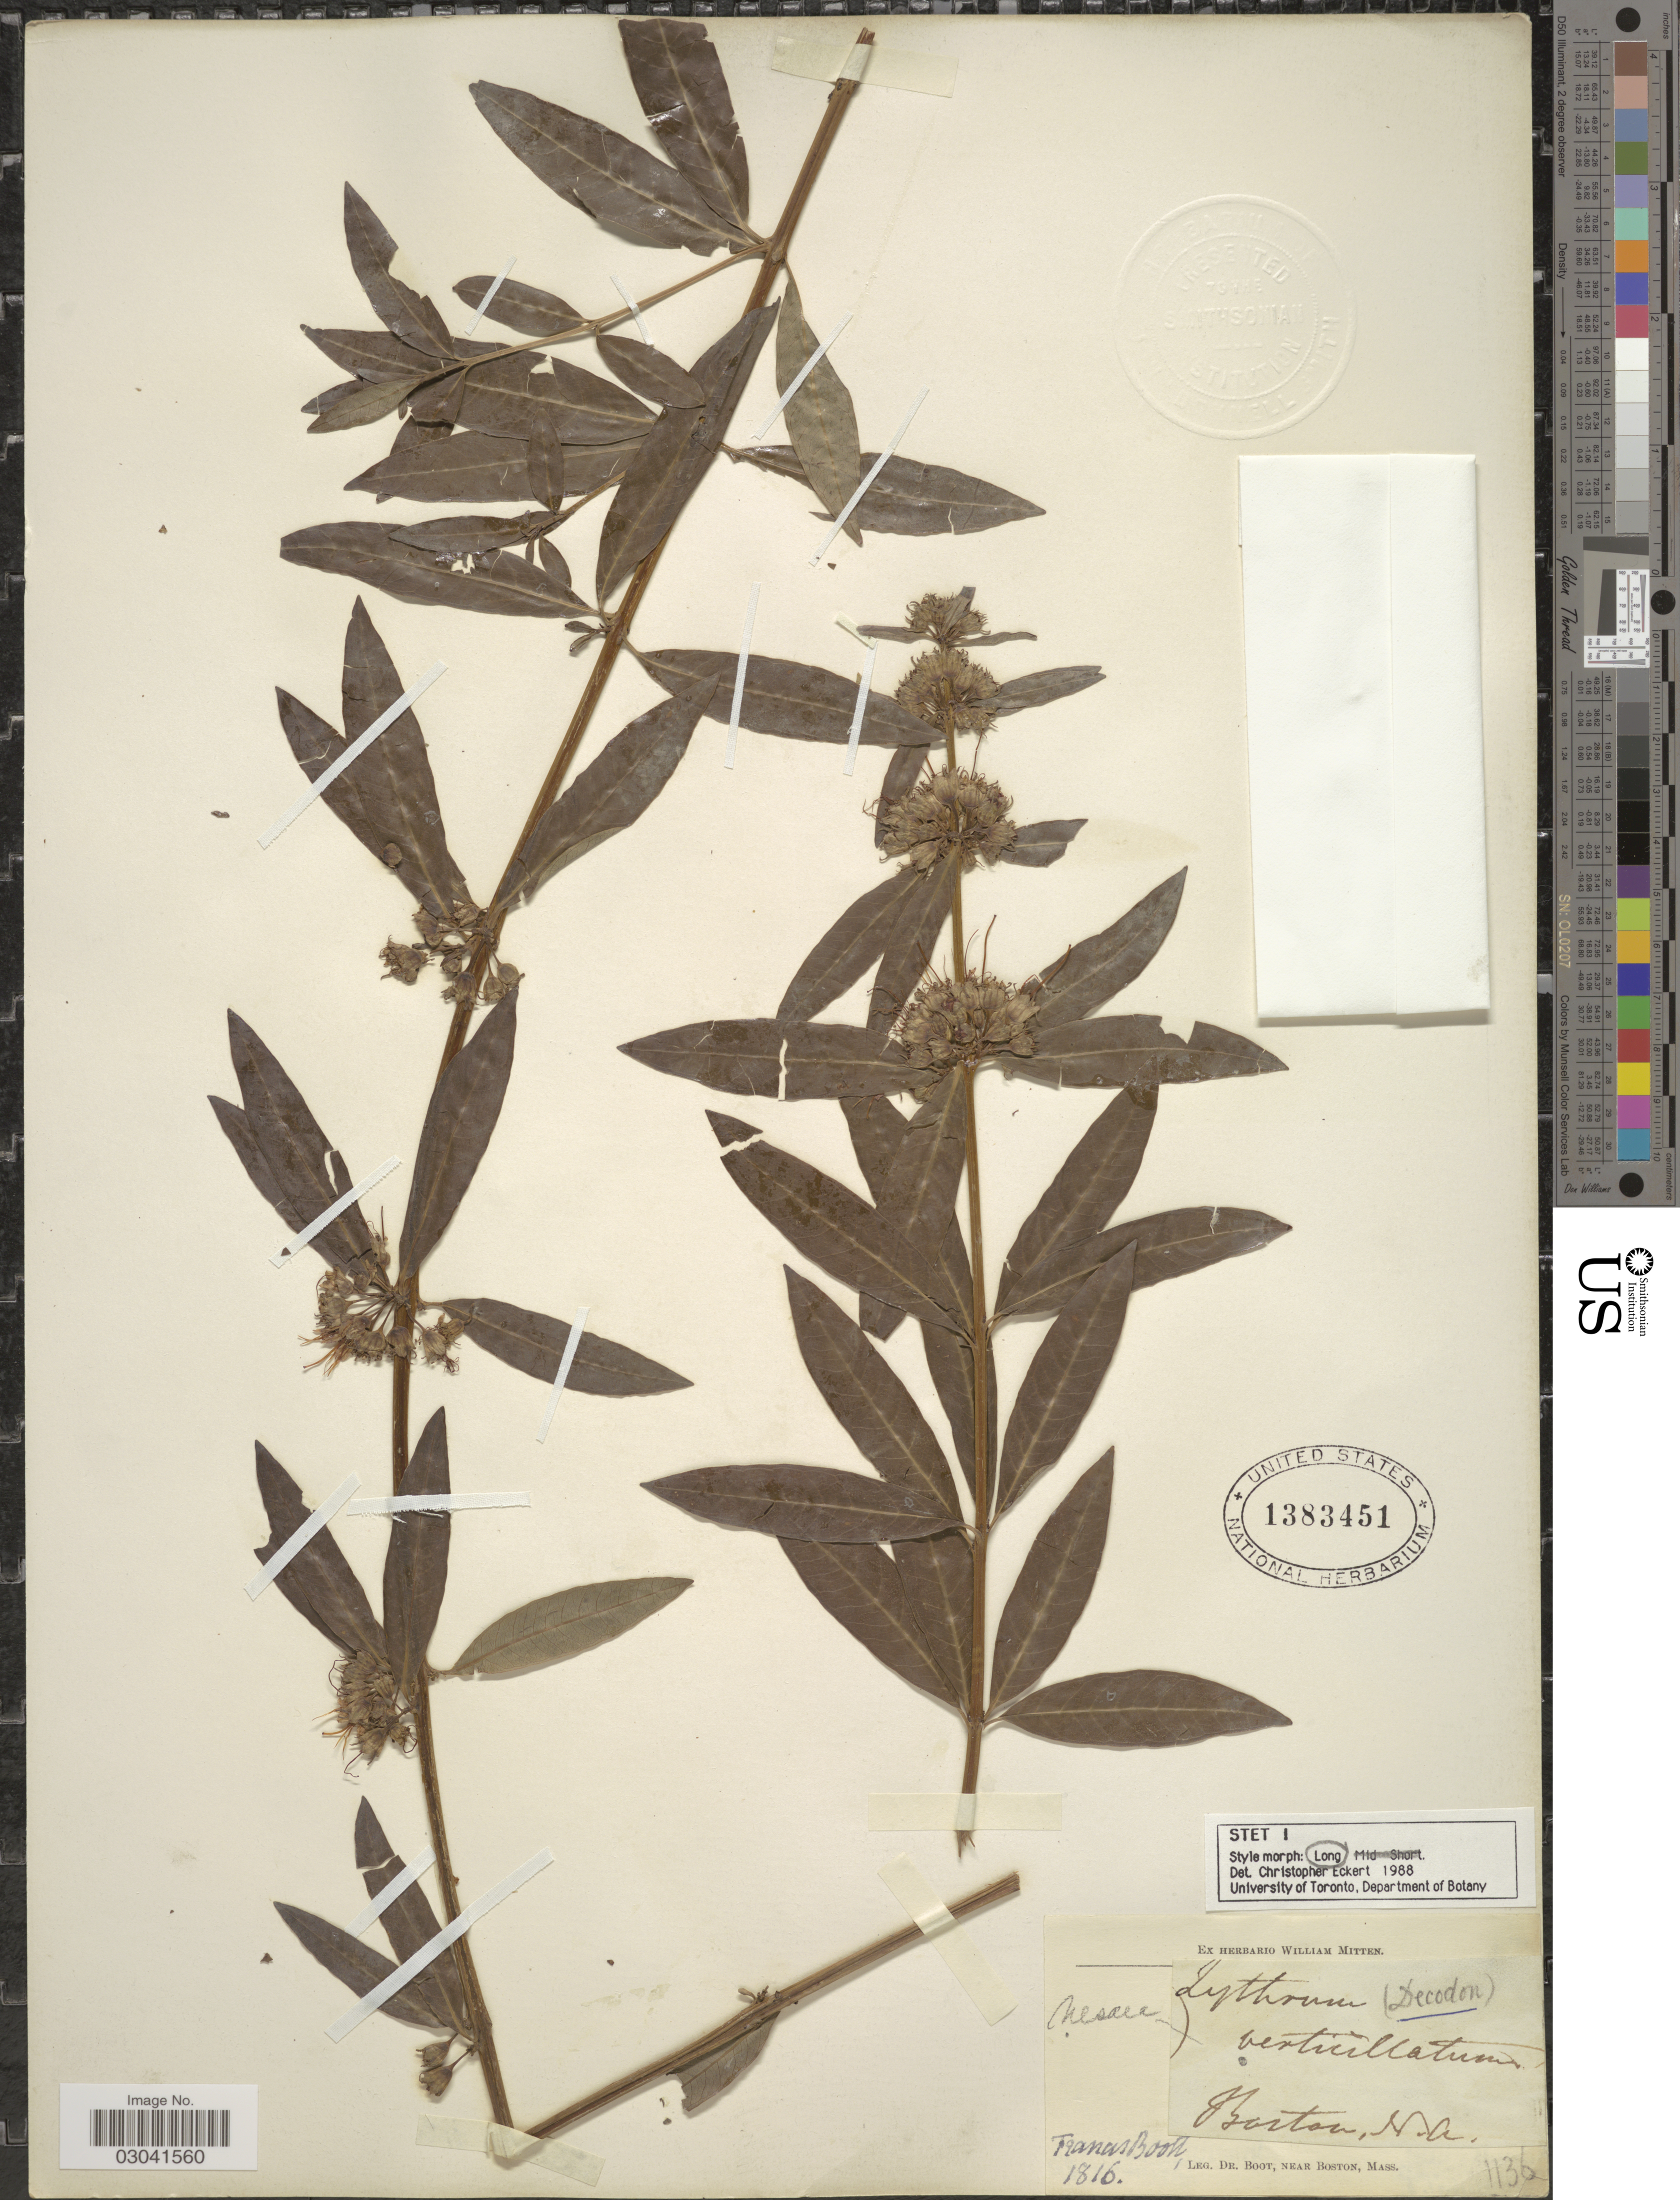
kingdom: Plantae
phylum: Tracheophyta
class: Magnoliopsida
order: Myrtales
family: Lythraceae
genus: Decodon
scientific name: Decodon verticillatus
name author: (L.) Elliott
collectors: F. M. B. Boott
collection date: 1816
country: United States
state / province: Massachusetts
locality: Boston, N.A.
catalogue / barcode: US 1383451